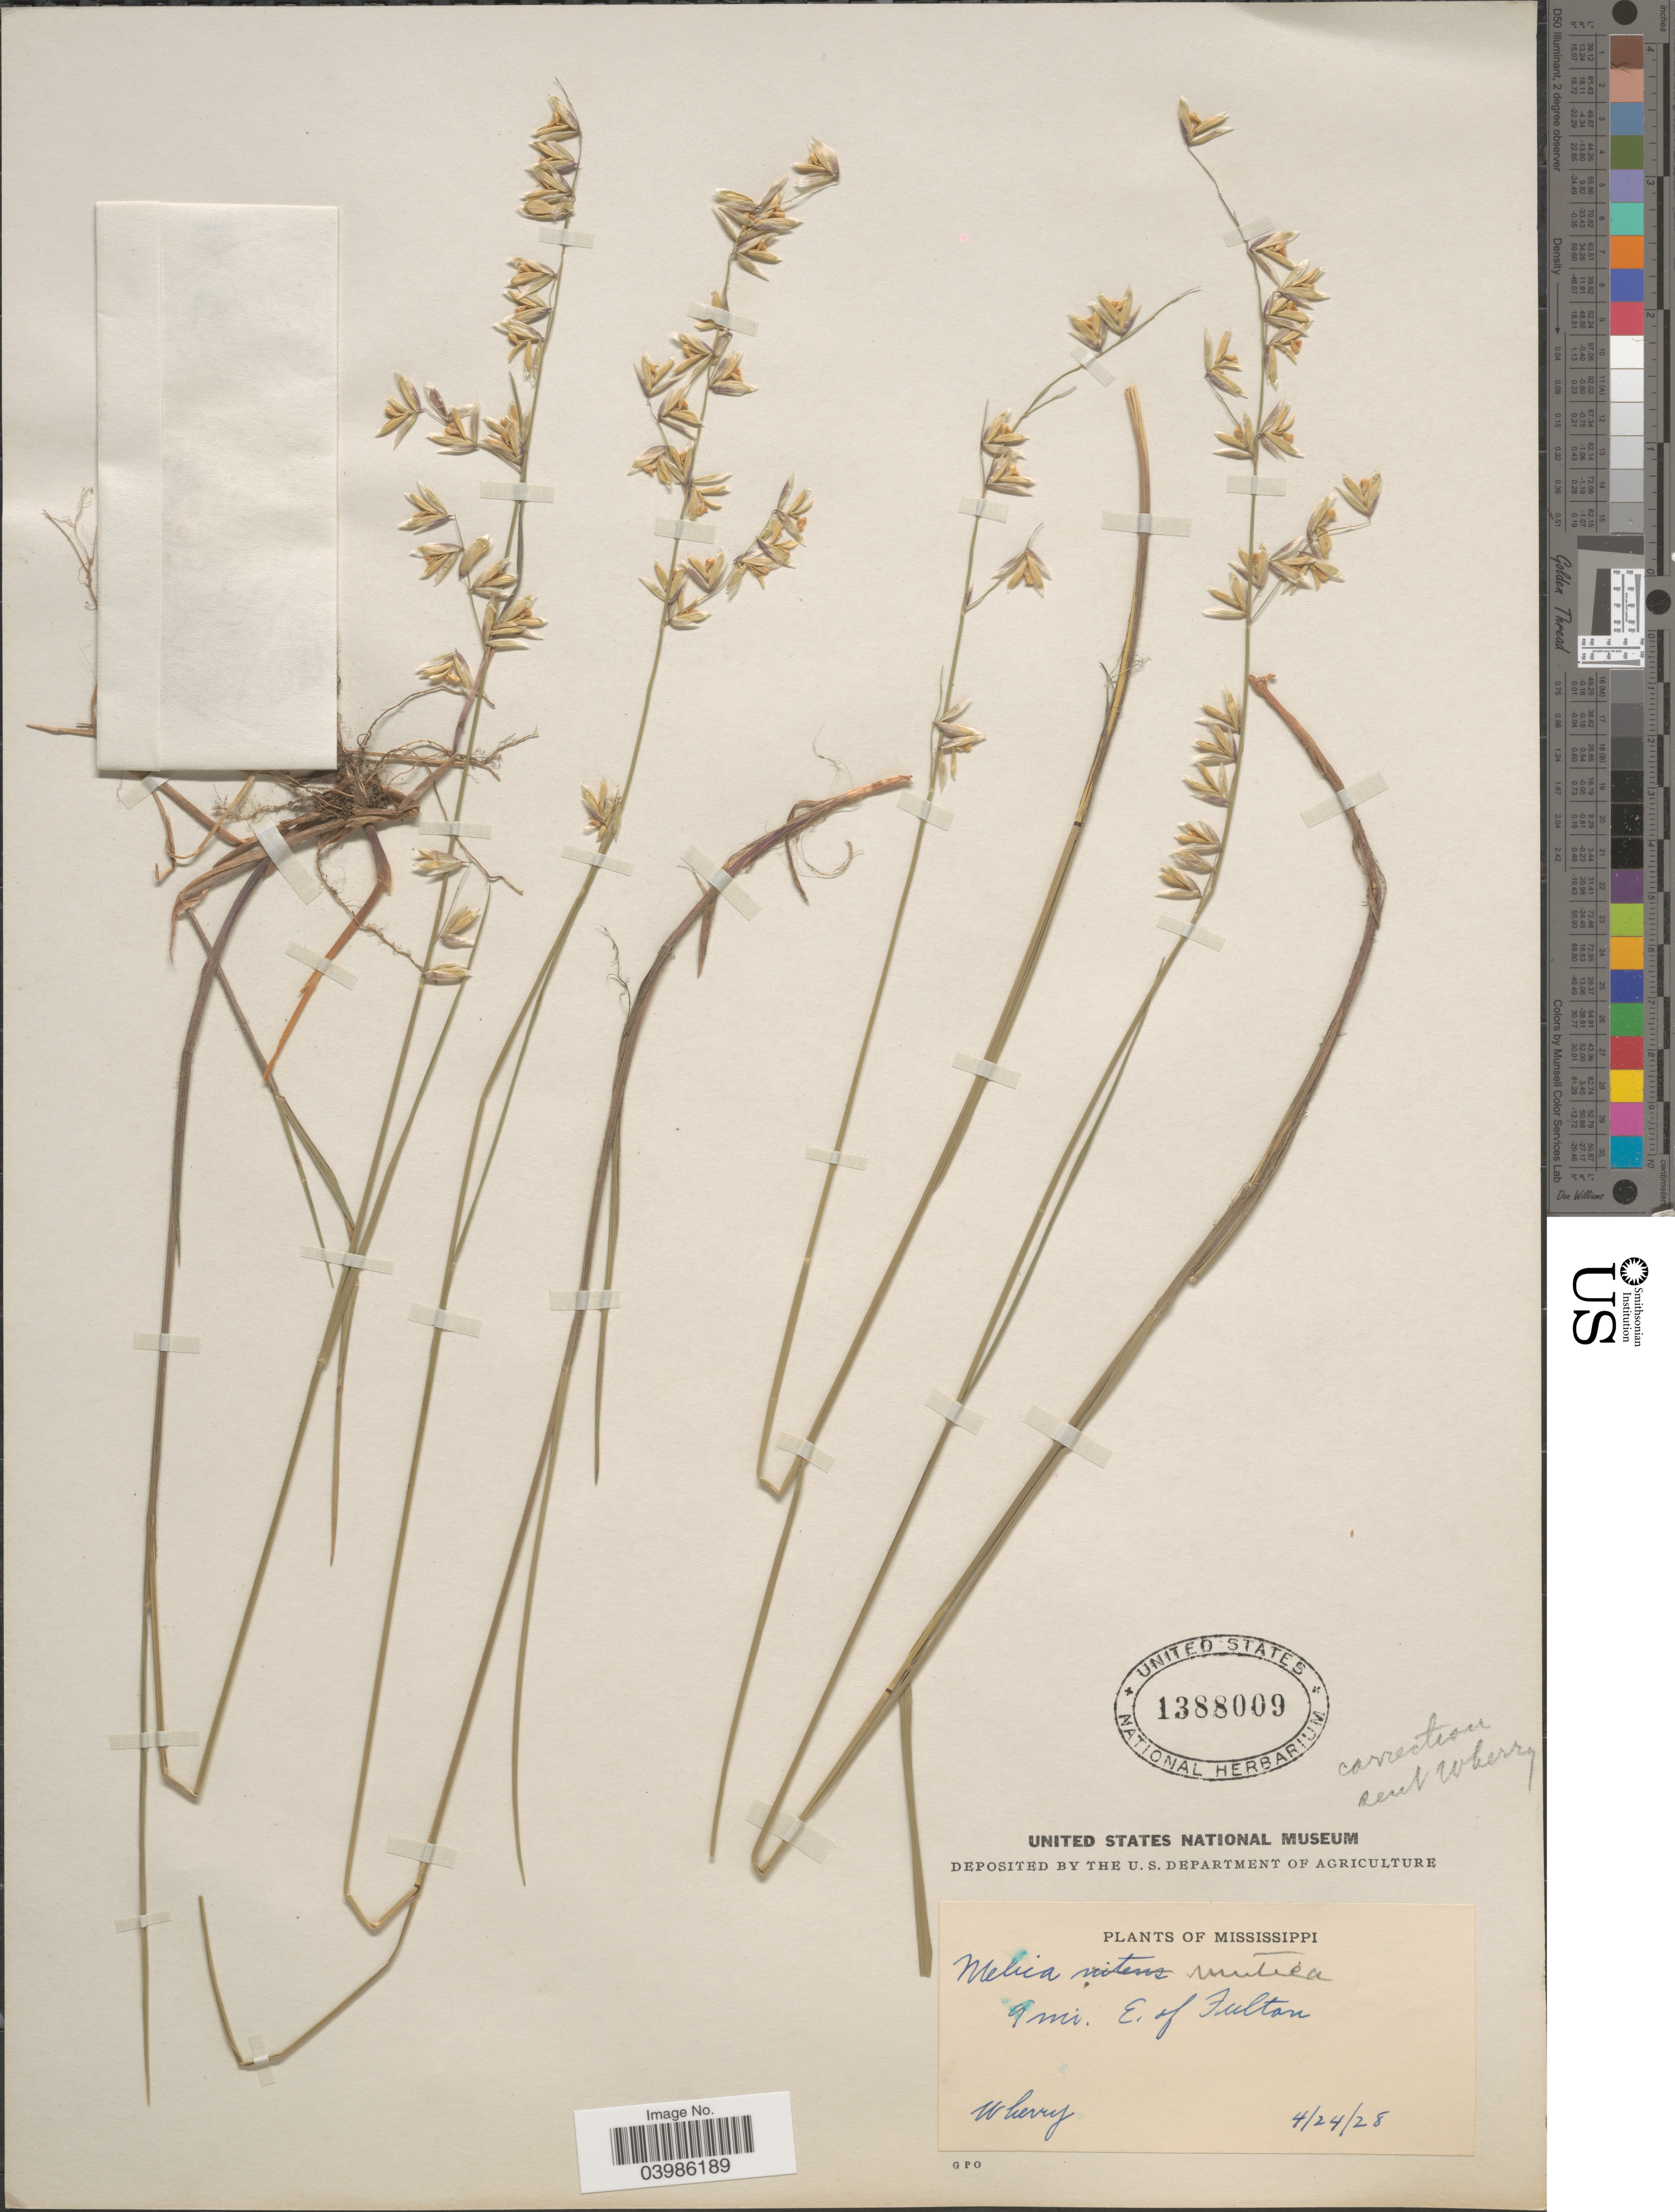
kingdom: Plantae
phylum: Tracheophyta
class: Liliopsida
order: Poales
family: Poaceae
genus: Melica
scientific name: Melica mutica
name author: Walter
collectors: -- Wherry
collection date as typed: Transcribed d/m/y: 24/4/28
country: United States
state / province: Mississippi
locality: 9 mi. E. of Fulton.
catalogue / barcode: US 1388009